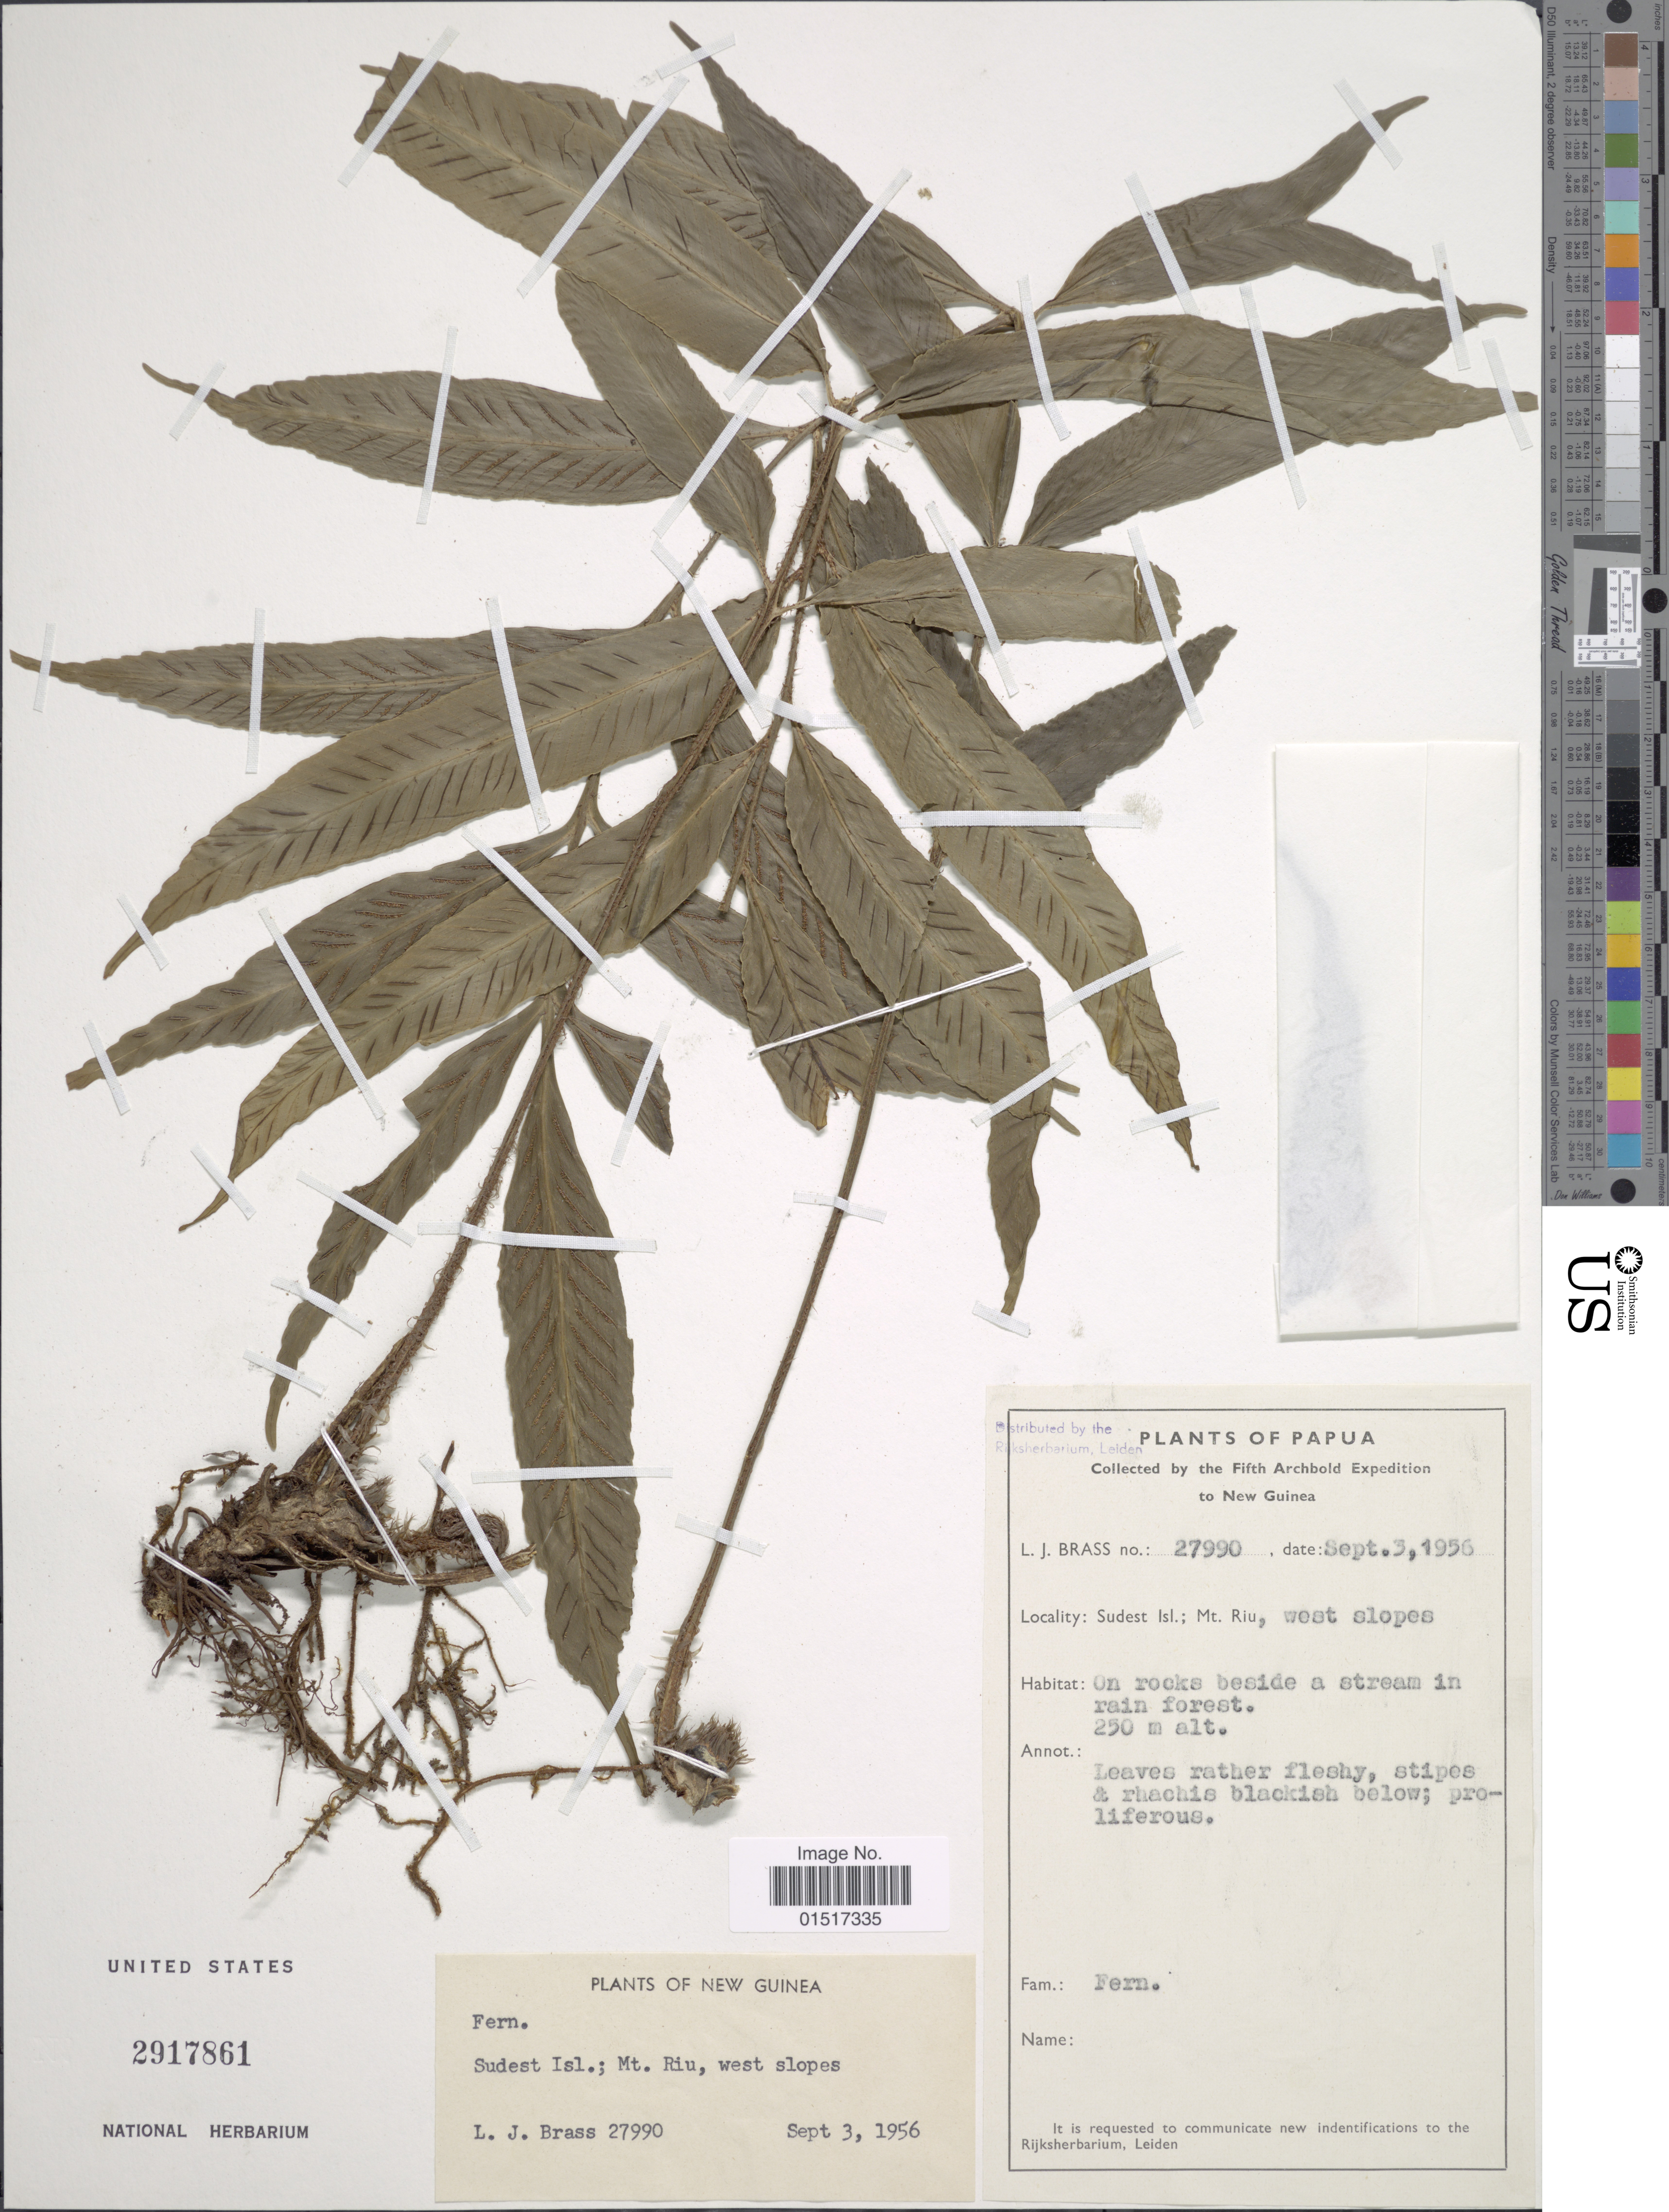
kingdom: Plantae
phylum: Tracheophyta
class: Polypodiopsida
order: Polypodiales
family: Aspleniaceae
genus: Asplenium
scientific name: Asplenium sp.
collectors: L. J. Brass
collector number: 27990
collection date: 1956-09-03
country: Papua New Guinea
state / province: Milne Bay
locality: New Guinea. Sudest Isl.; Mt. Riu, west slope. Papua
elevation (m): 250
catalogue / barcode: US 2917861